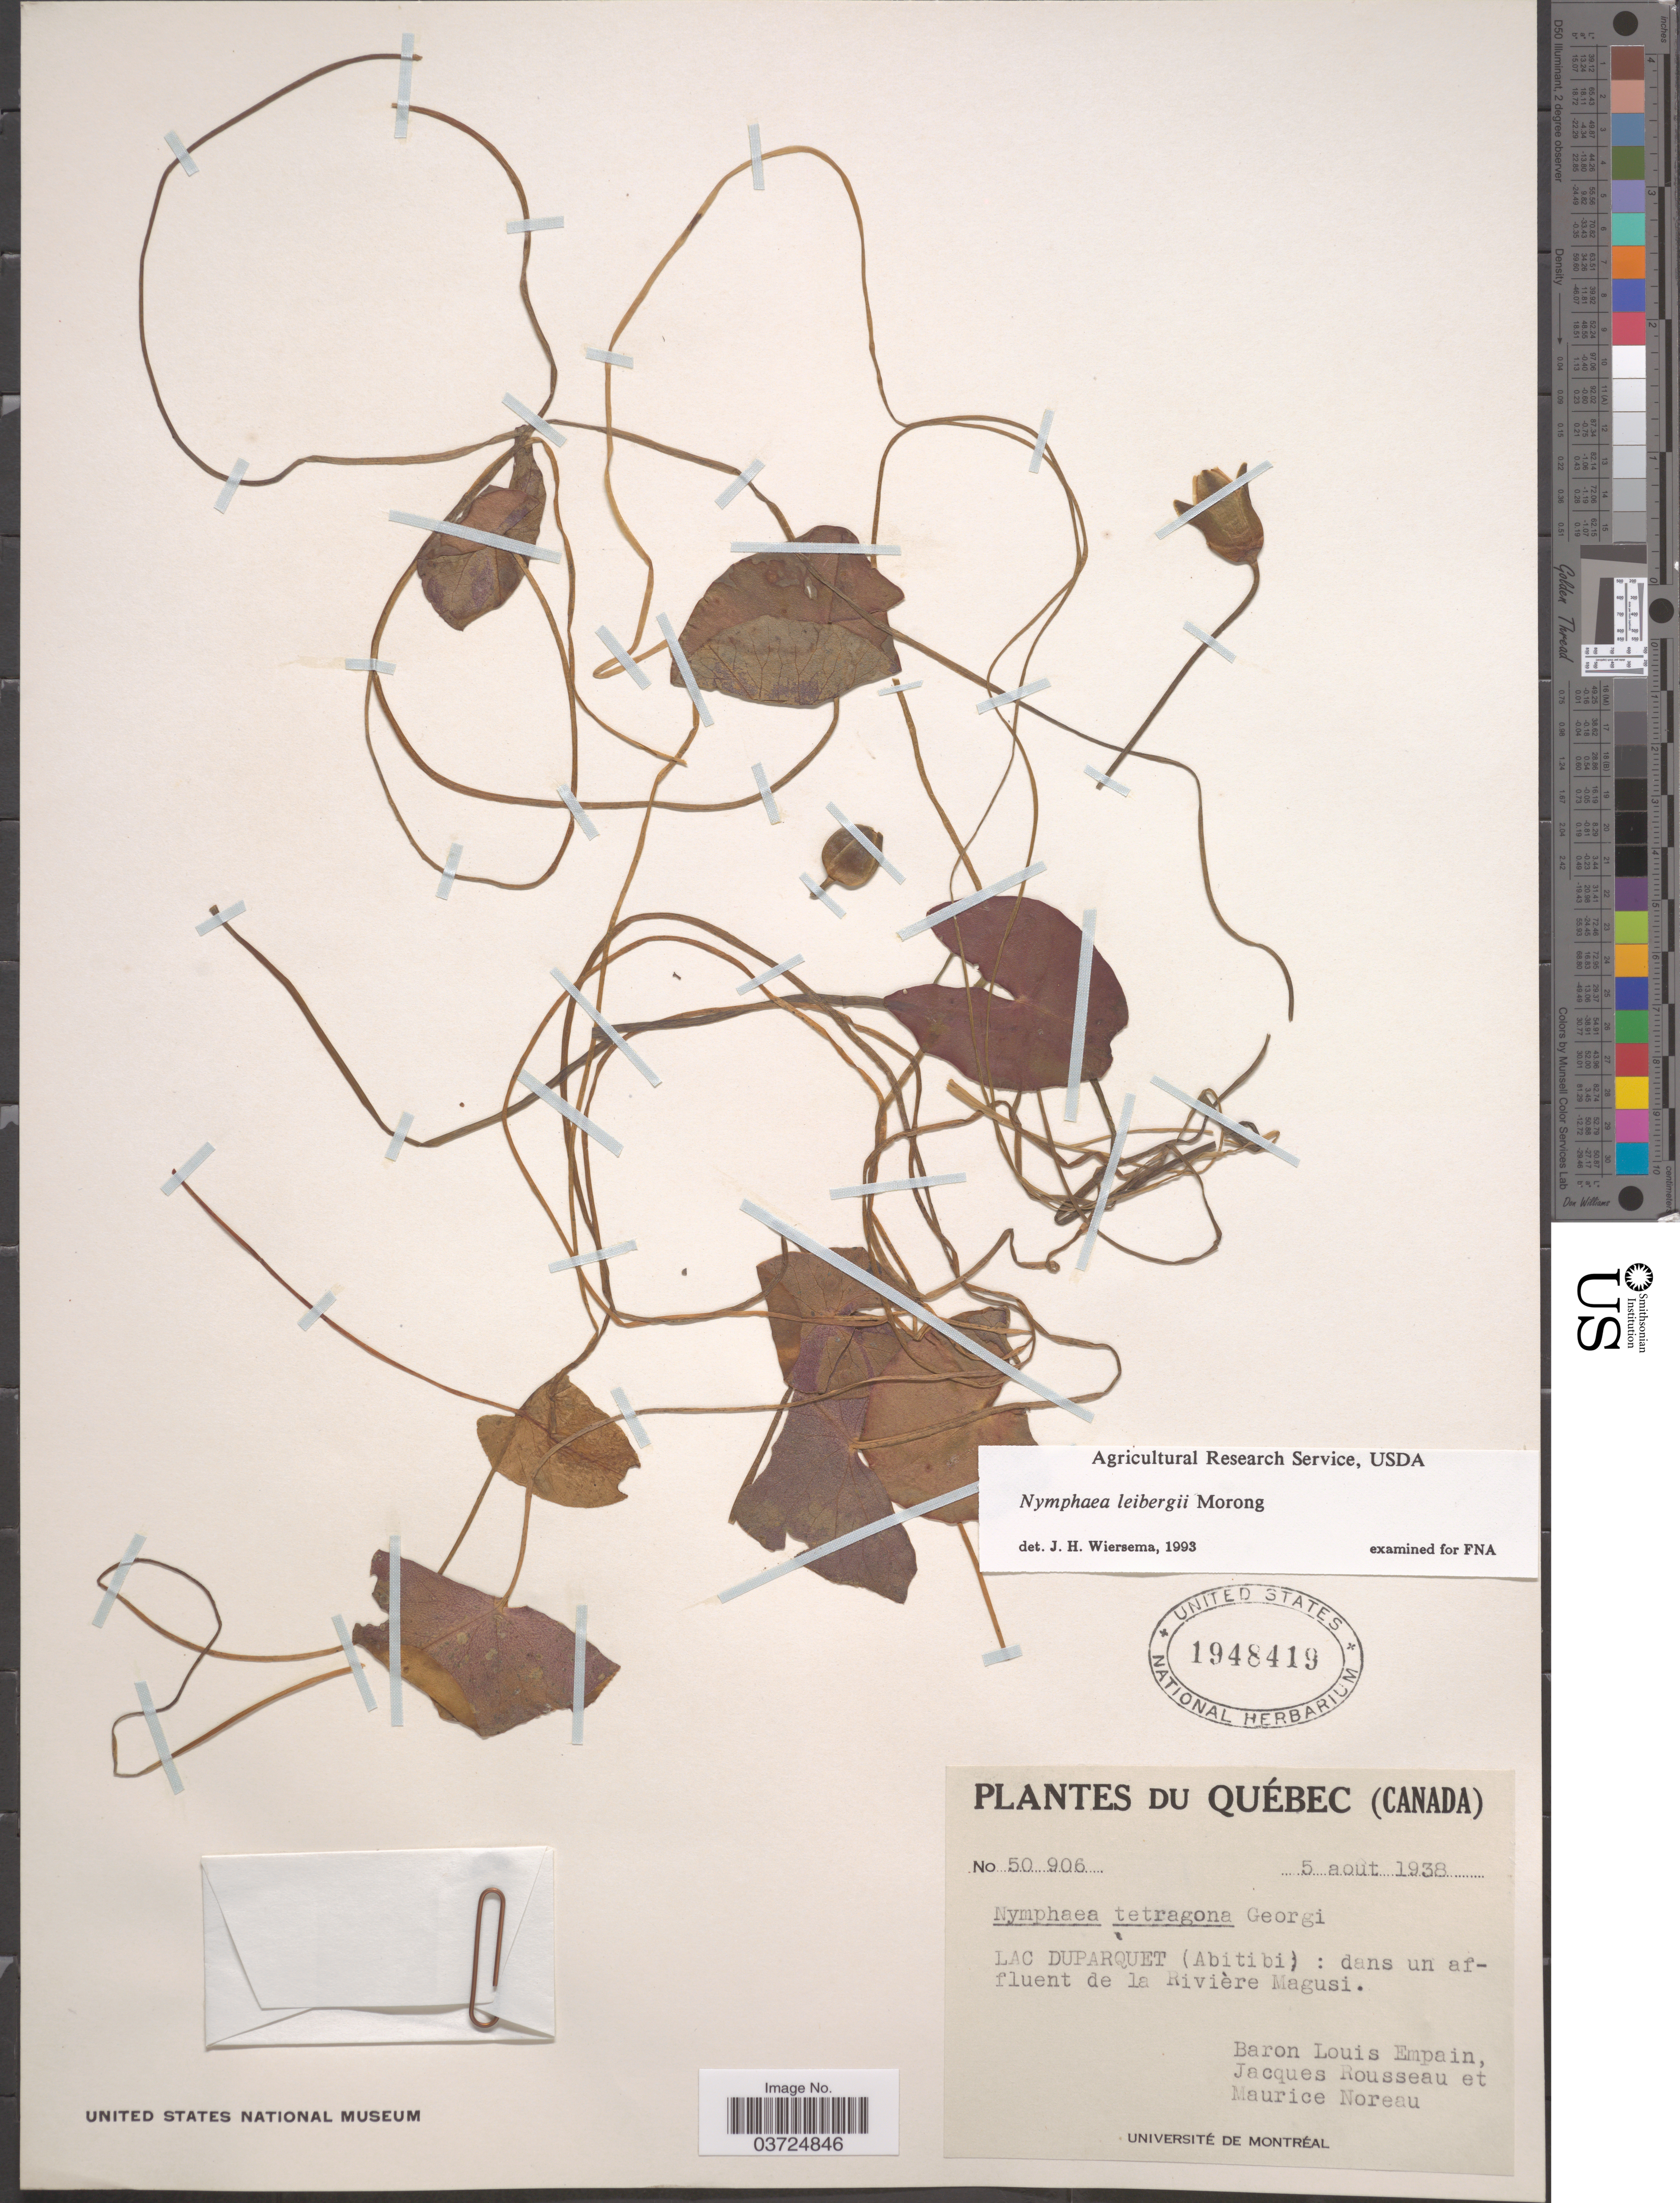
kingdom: Plantae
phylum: Tracheophyta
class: Magnoliopsida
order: Nymphaeales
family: Nymphaeaceae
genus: Nymphaea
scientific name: Nymphaea leibergii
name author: Morong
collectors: B. Empain, J. Rousseau & M. Noreau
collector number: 50906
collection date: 1938-08-05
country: Canada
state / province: Quebec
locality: Lac Duparquet (Abitibi): dan un affluent de la Rivière Magusi.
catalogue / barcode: US 1948419